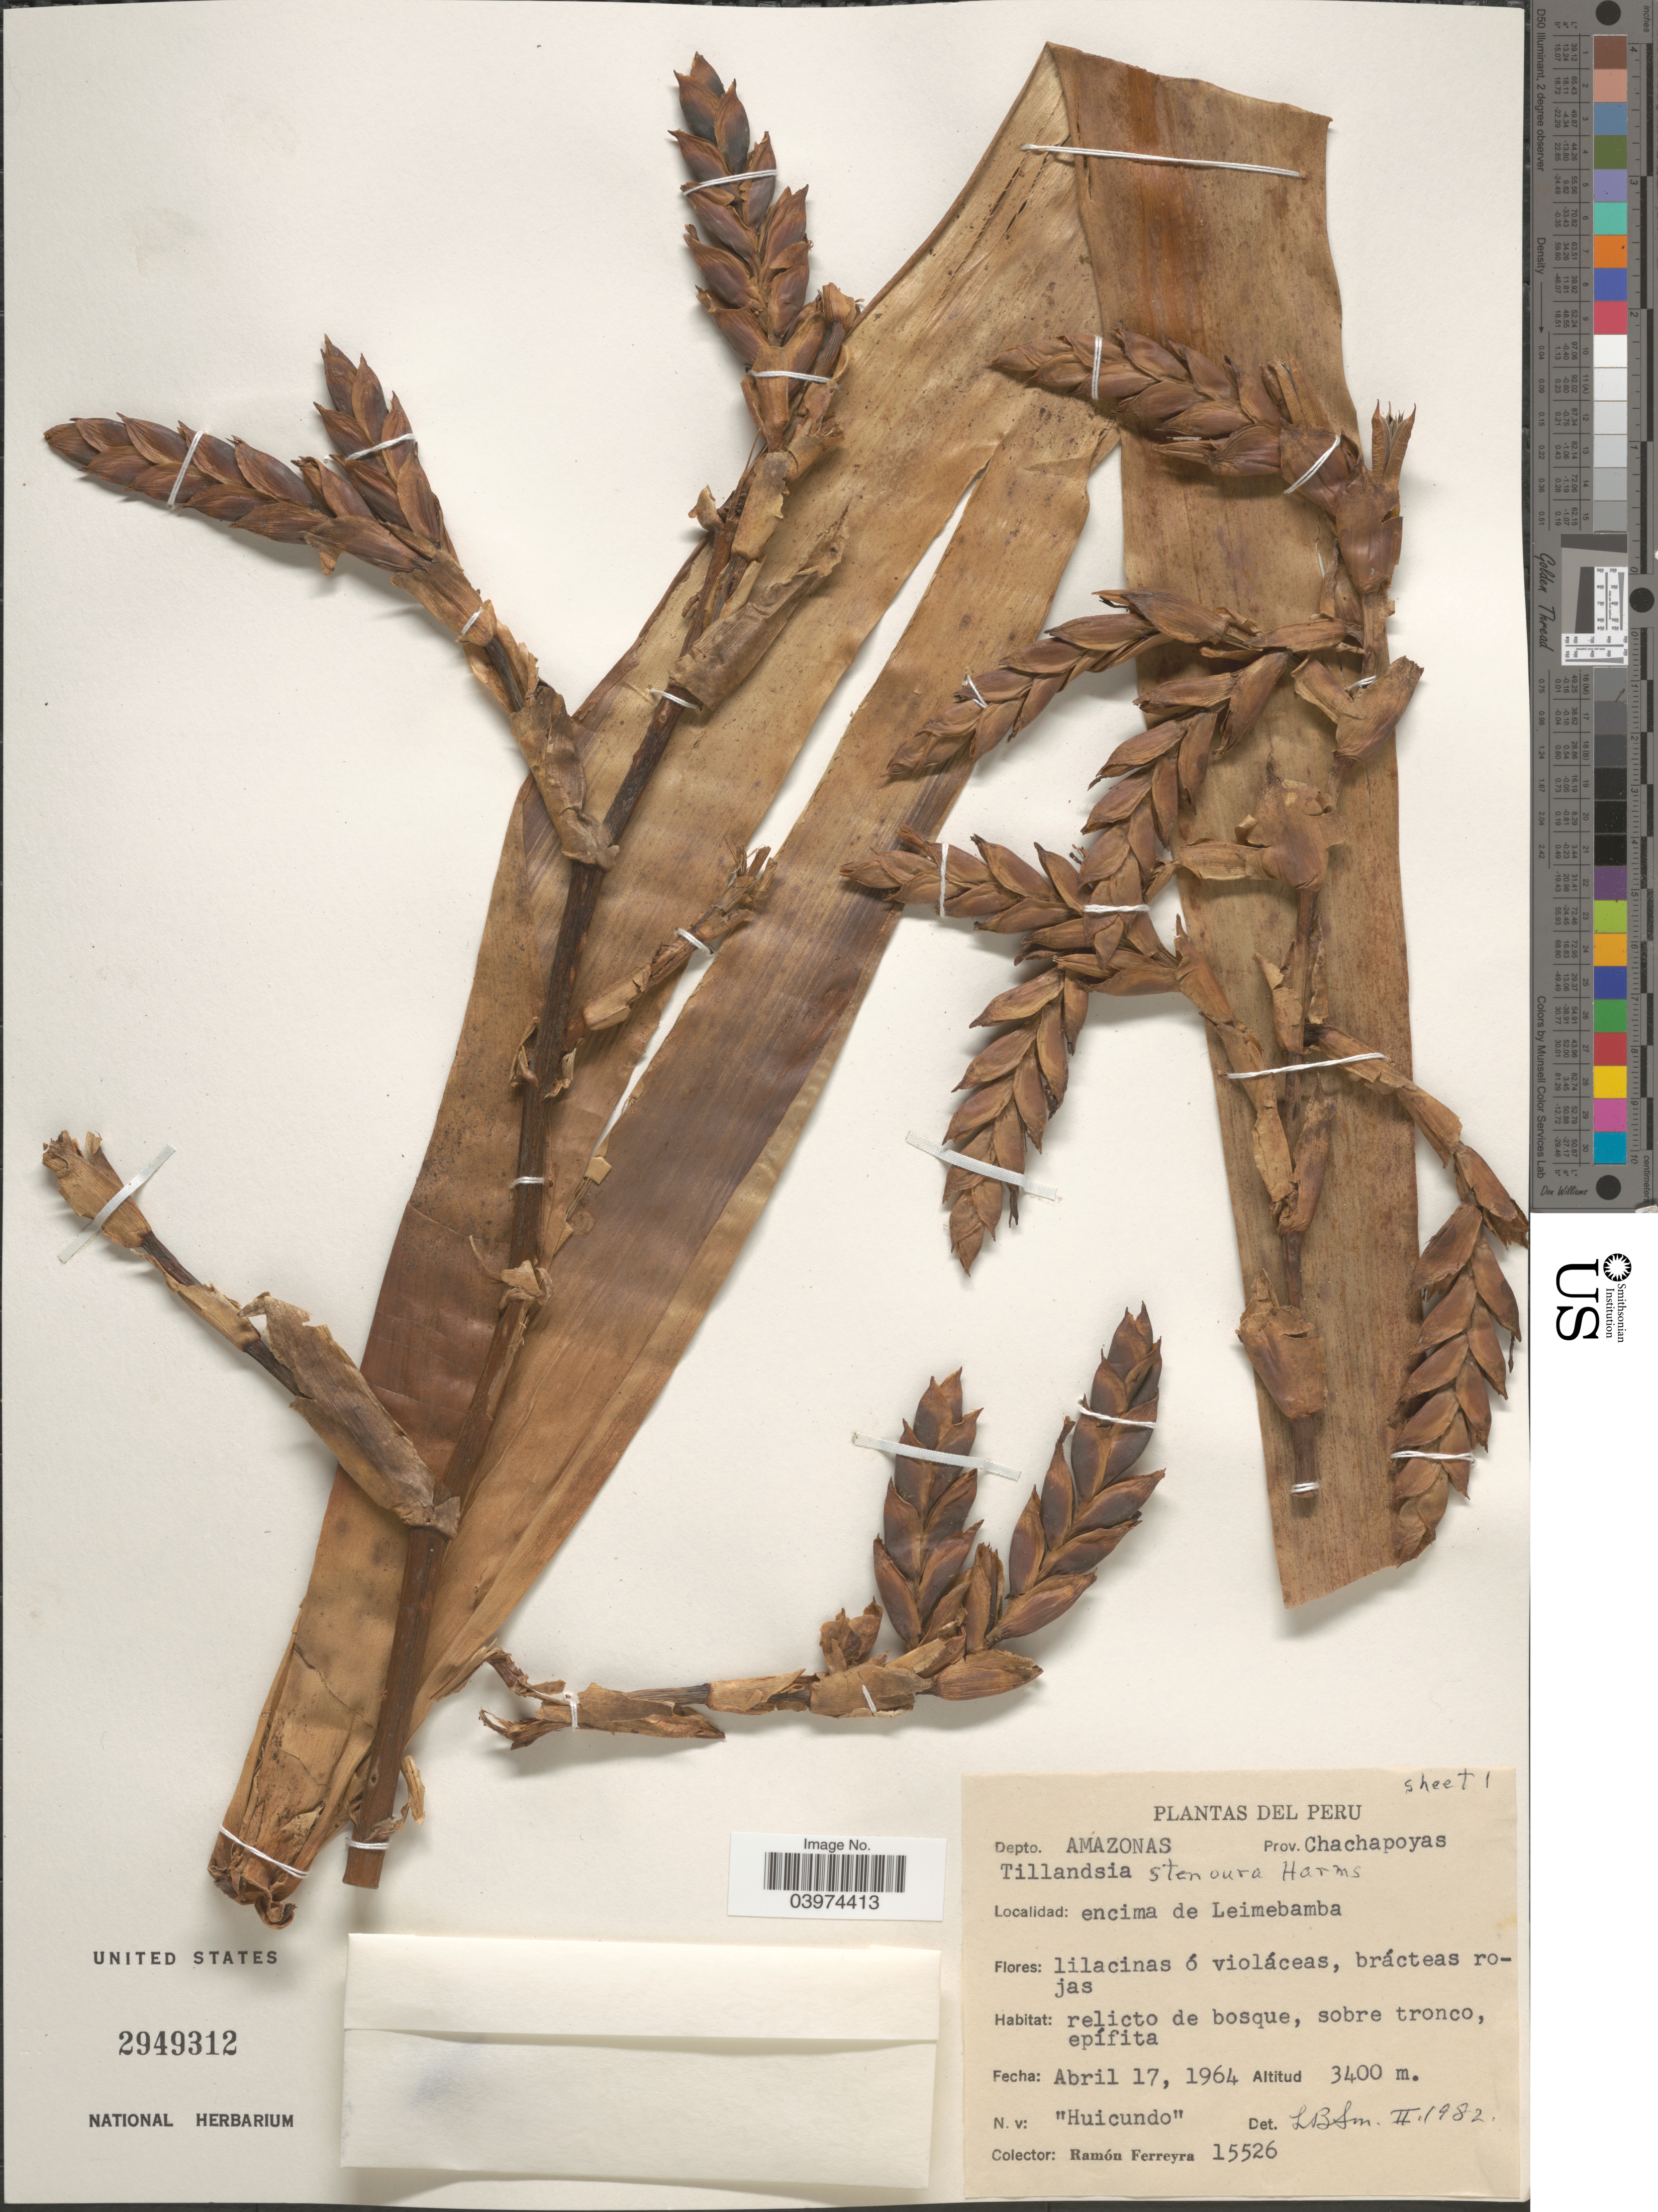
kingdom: Plantae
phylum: Tracheophyta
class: Liliopsida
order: Poales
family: Bromeliaceae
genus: Tillandsia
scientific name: Tillandsia stenoura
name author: Harms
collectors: R. A. Ferreyra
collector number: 15526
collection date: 1964-04-17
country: Peru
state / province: Amazonas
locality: Depto. Amazonas. Prov. Chachapoyas. Encima de Leimebamba.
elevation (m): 3400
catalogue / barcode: US 2949312